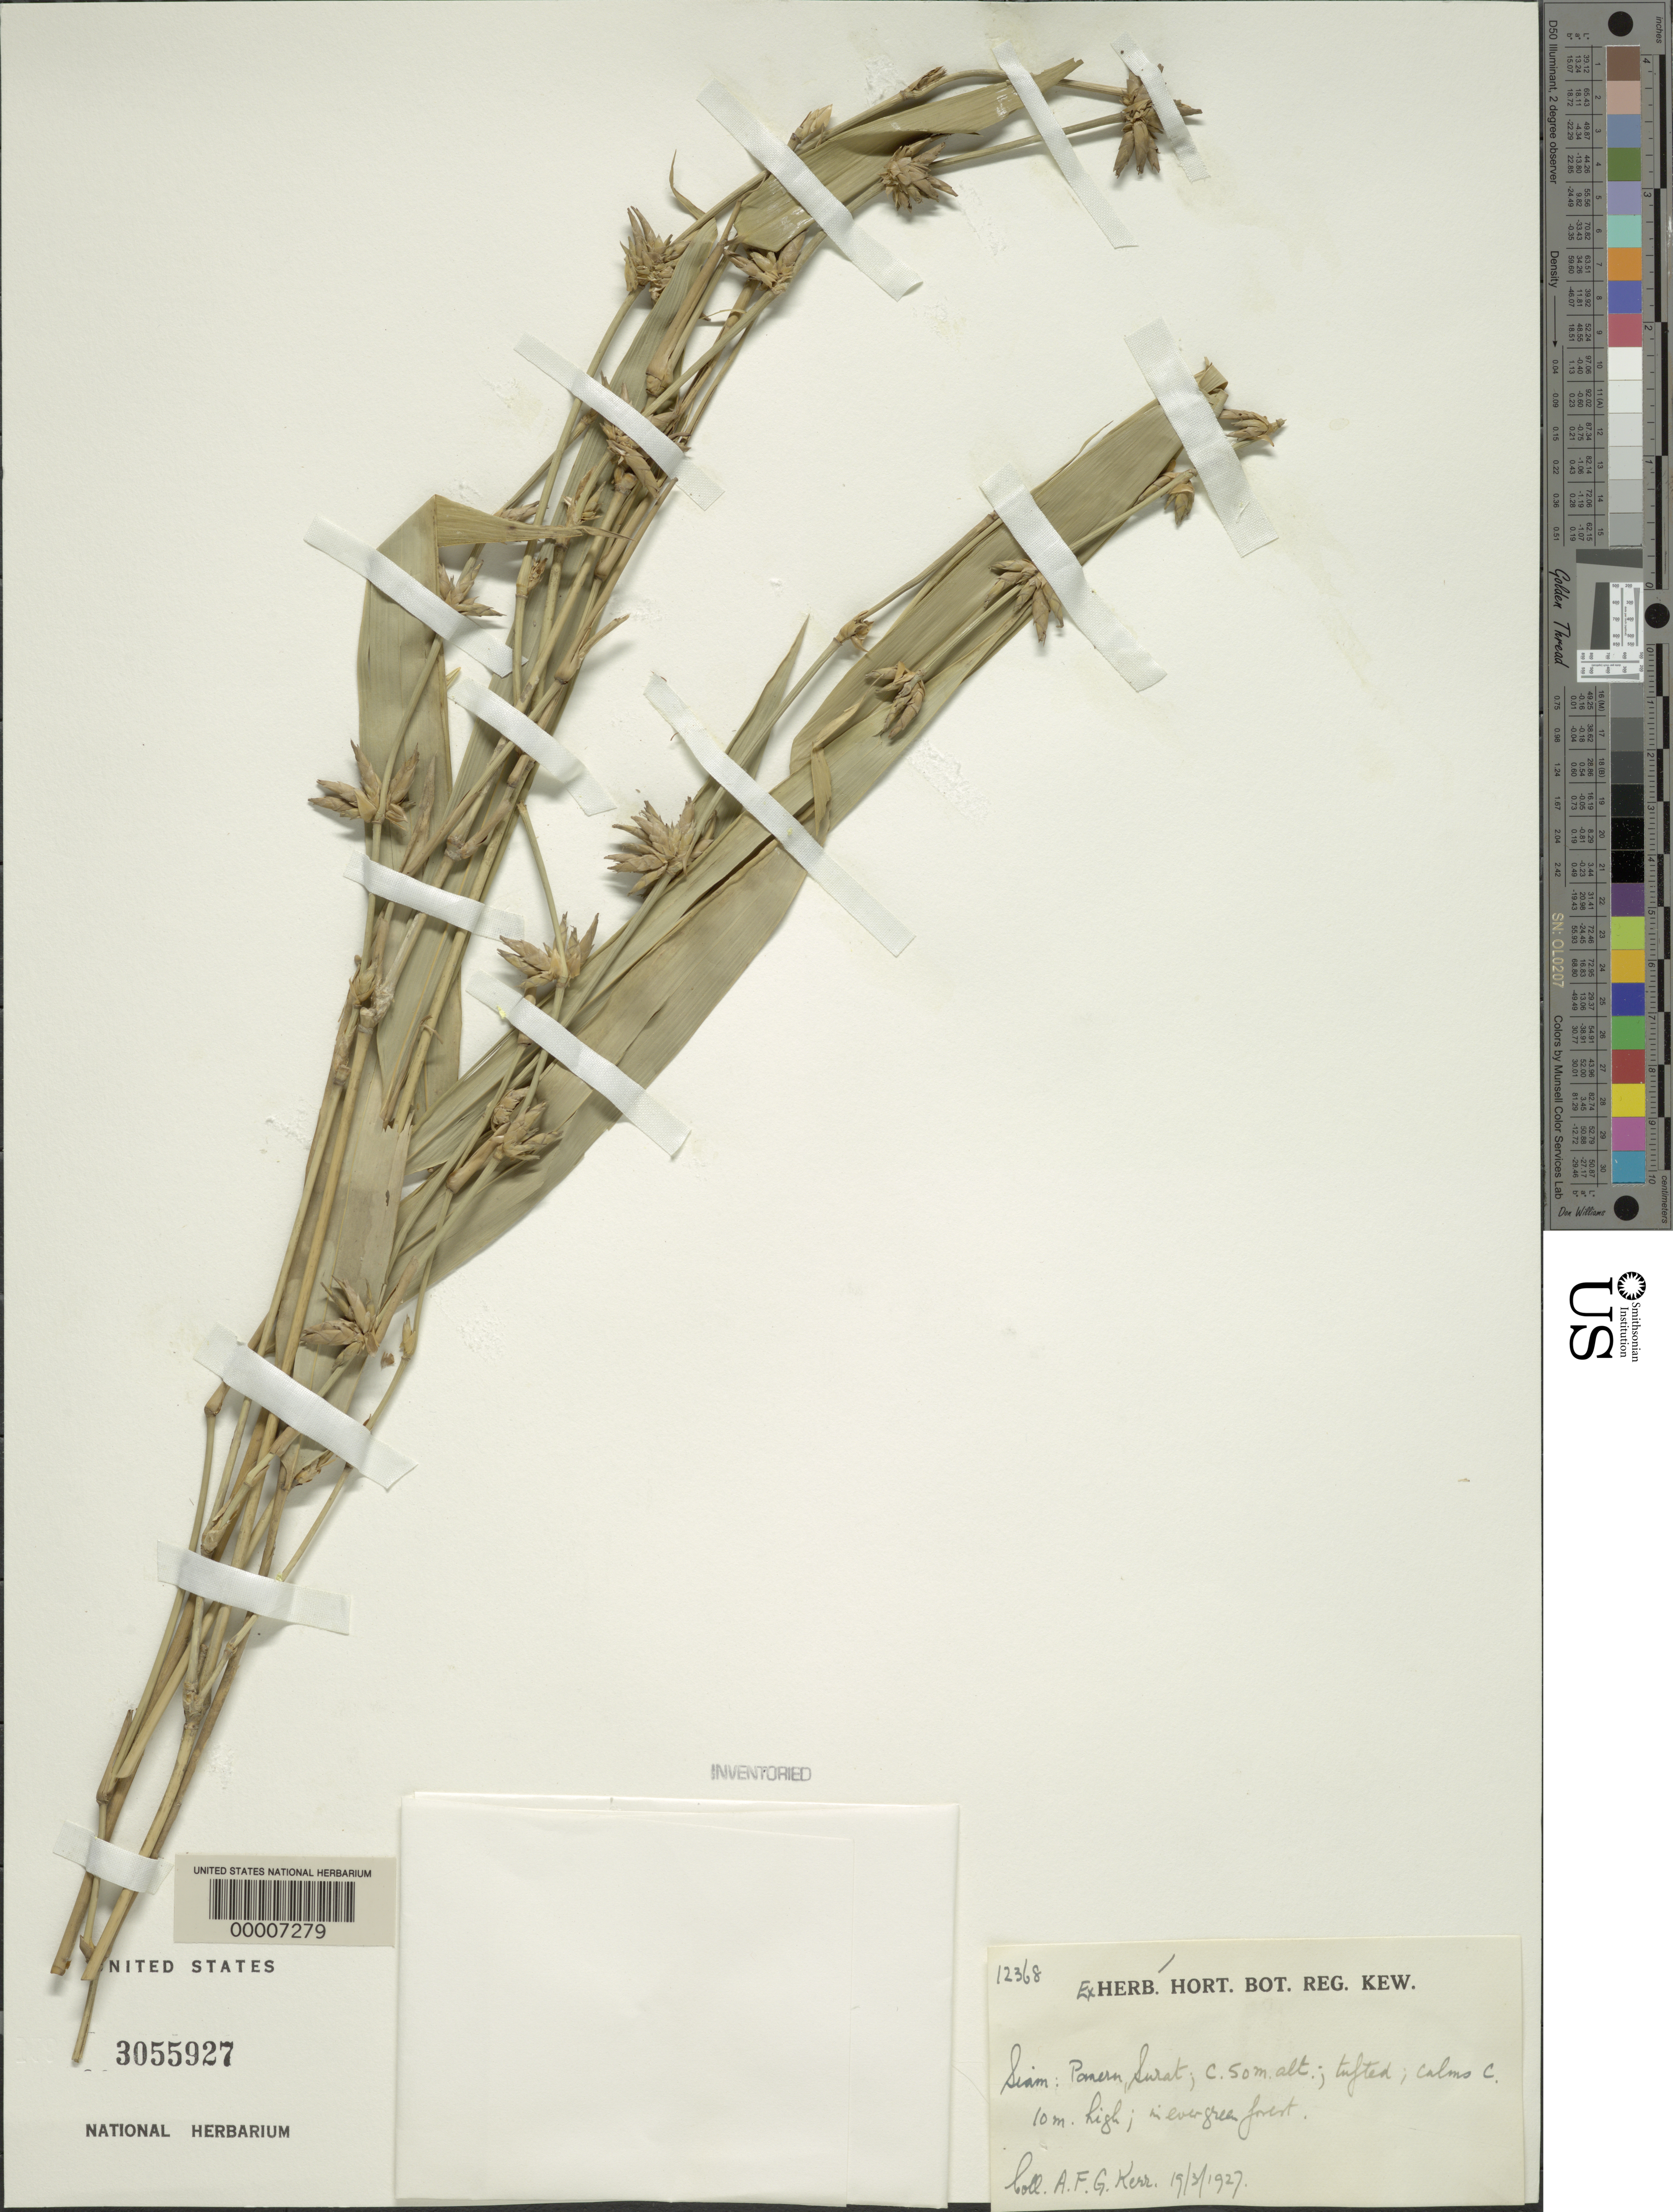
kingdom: Plantae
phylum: Tracheophyta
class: Liliopsida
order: Poales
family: Poaceae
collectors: A. F. G. Kerr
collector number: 12368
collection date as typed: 19 Mar 1927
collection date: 1927-03-19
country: Thailand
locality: Pomern, surat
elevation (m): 50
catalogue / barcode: US 3055927